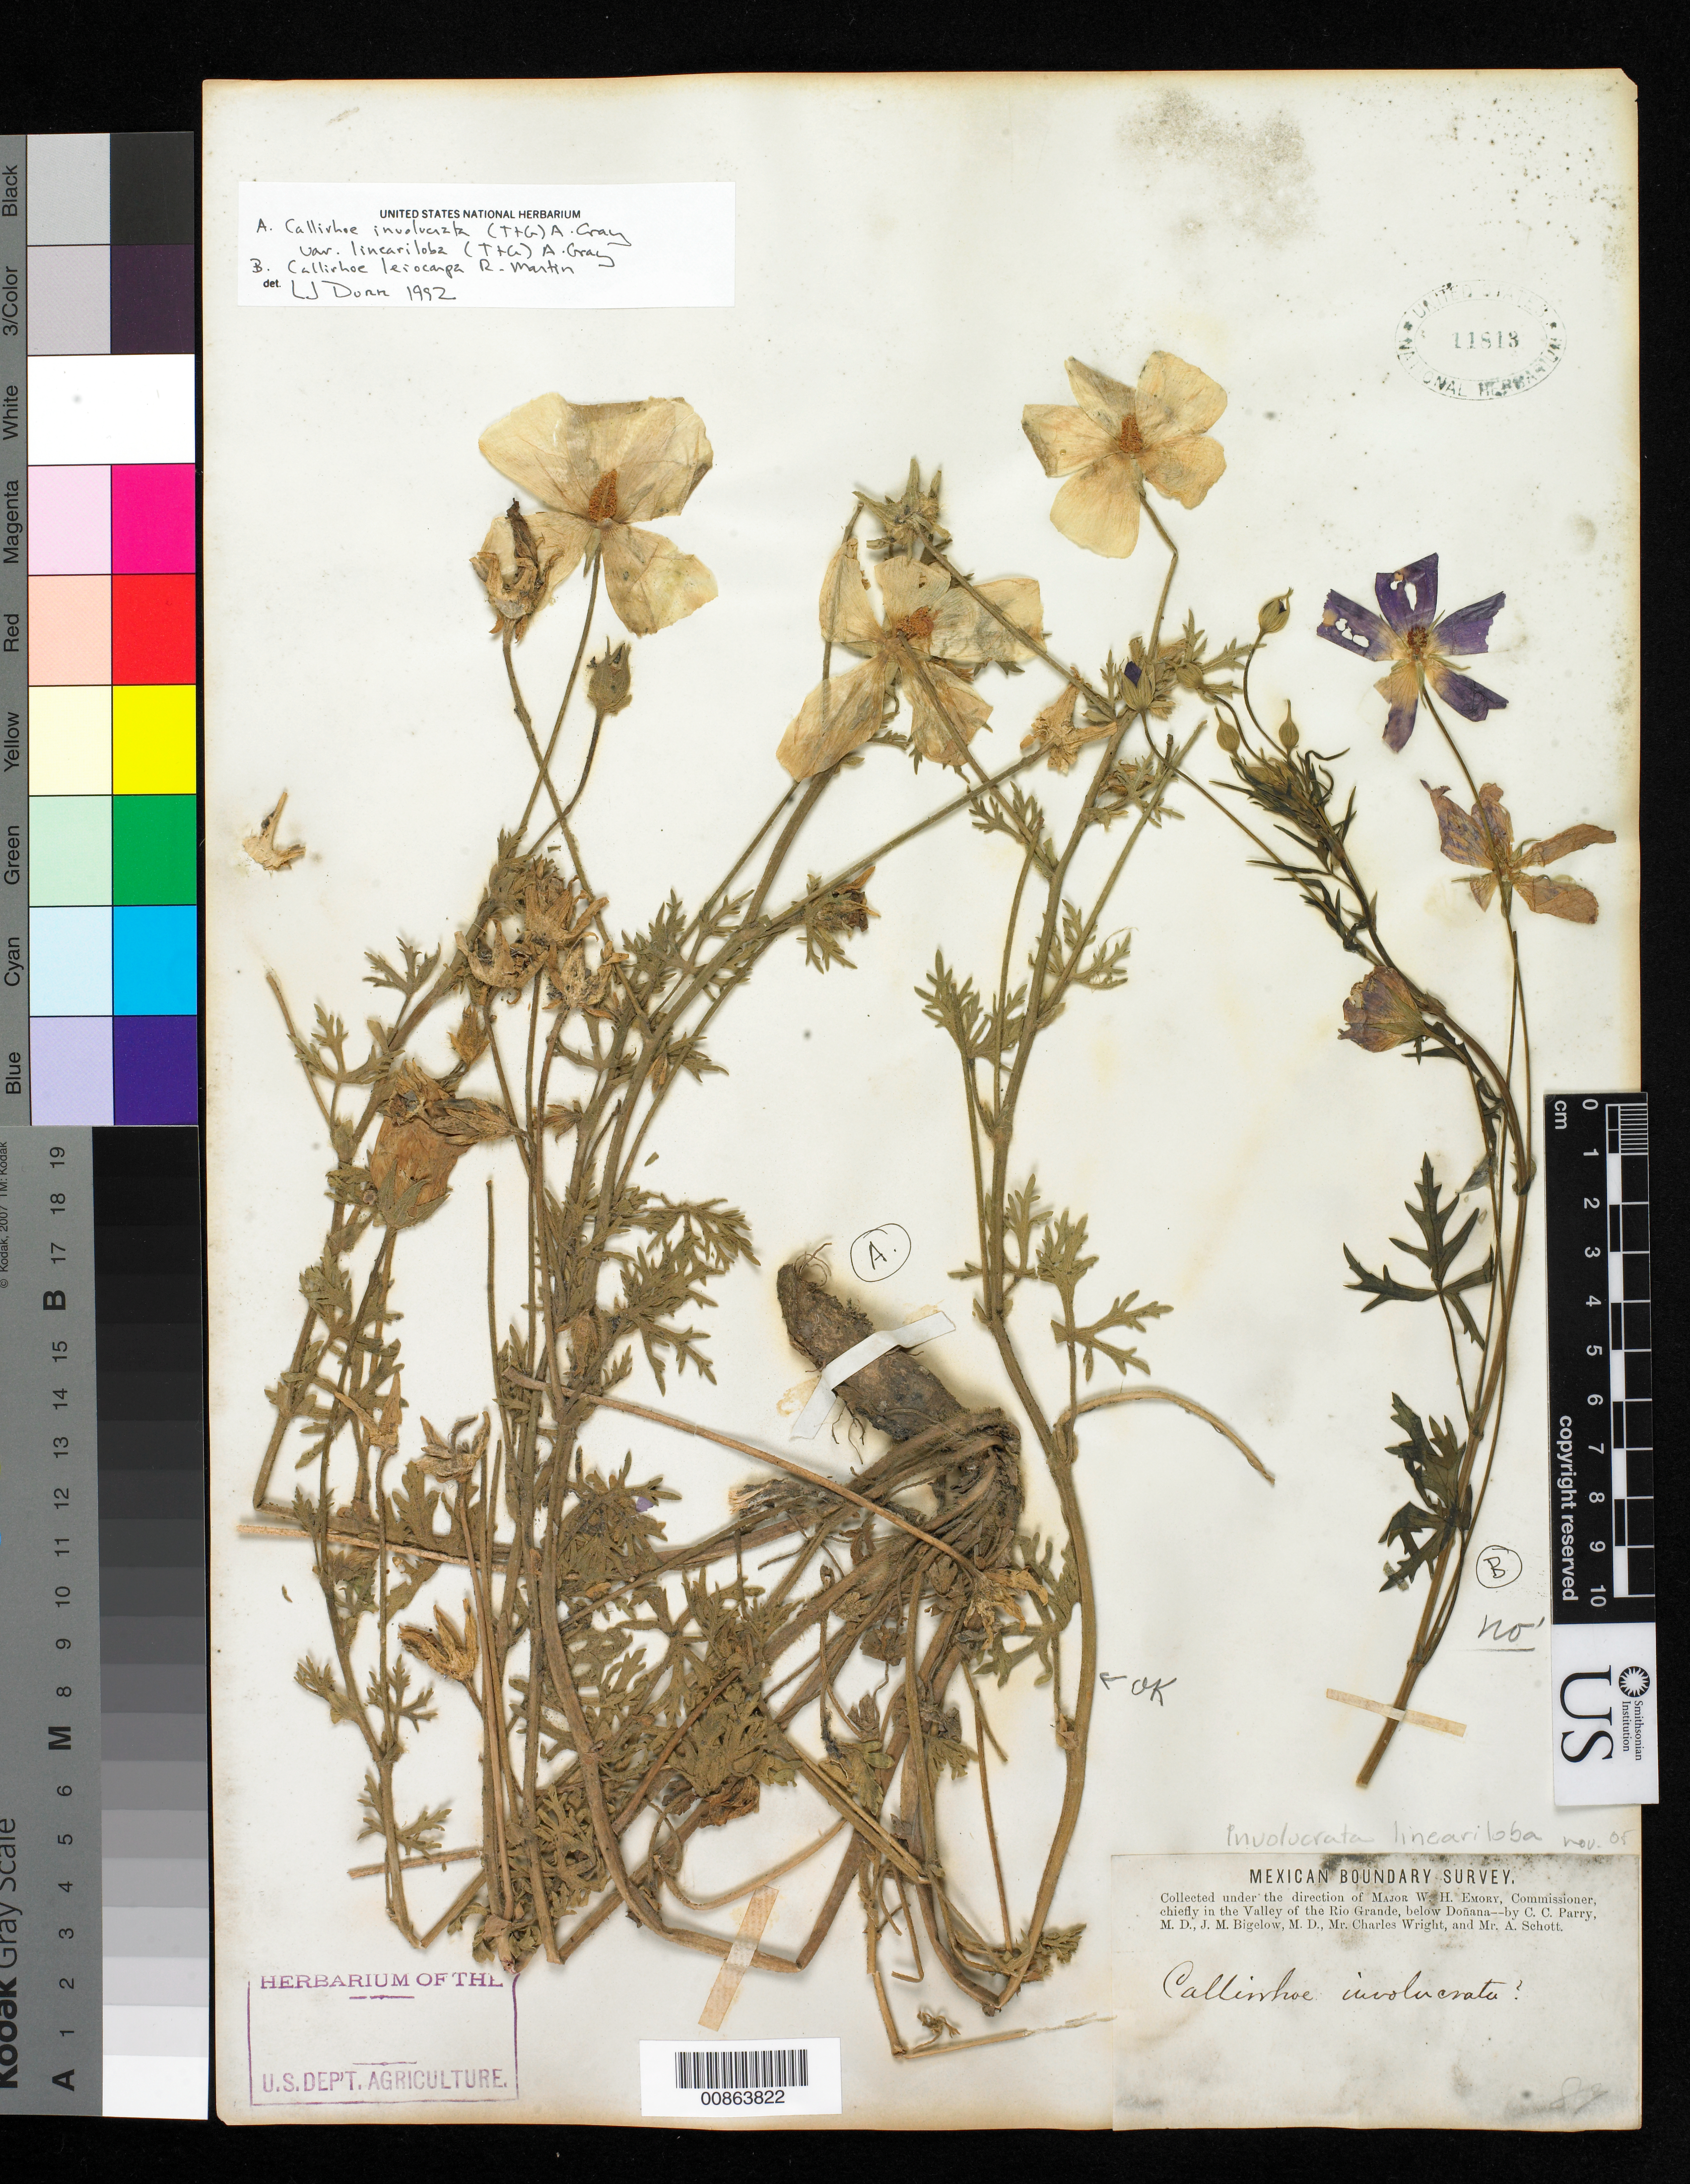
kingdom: Plantae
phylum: Tracheophyta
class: Magnoliopsida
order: Malvales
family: Malvaceae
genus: Callirhoe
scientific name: Callirhoe involucrata var. lineariloba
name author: (Torr. & A. Gray) A. Gray ex S. Watson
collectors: C. C. Parry, J. M. Bigelow, C. Wright & A. C. V. Schott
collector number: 87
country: United States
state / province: New Mexico / Texas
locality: Valley of the Rio Grande, below Doñana.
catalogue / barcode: US 11813